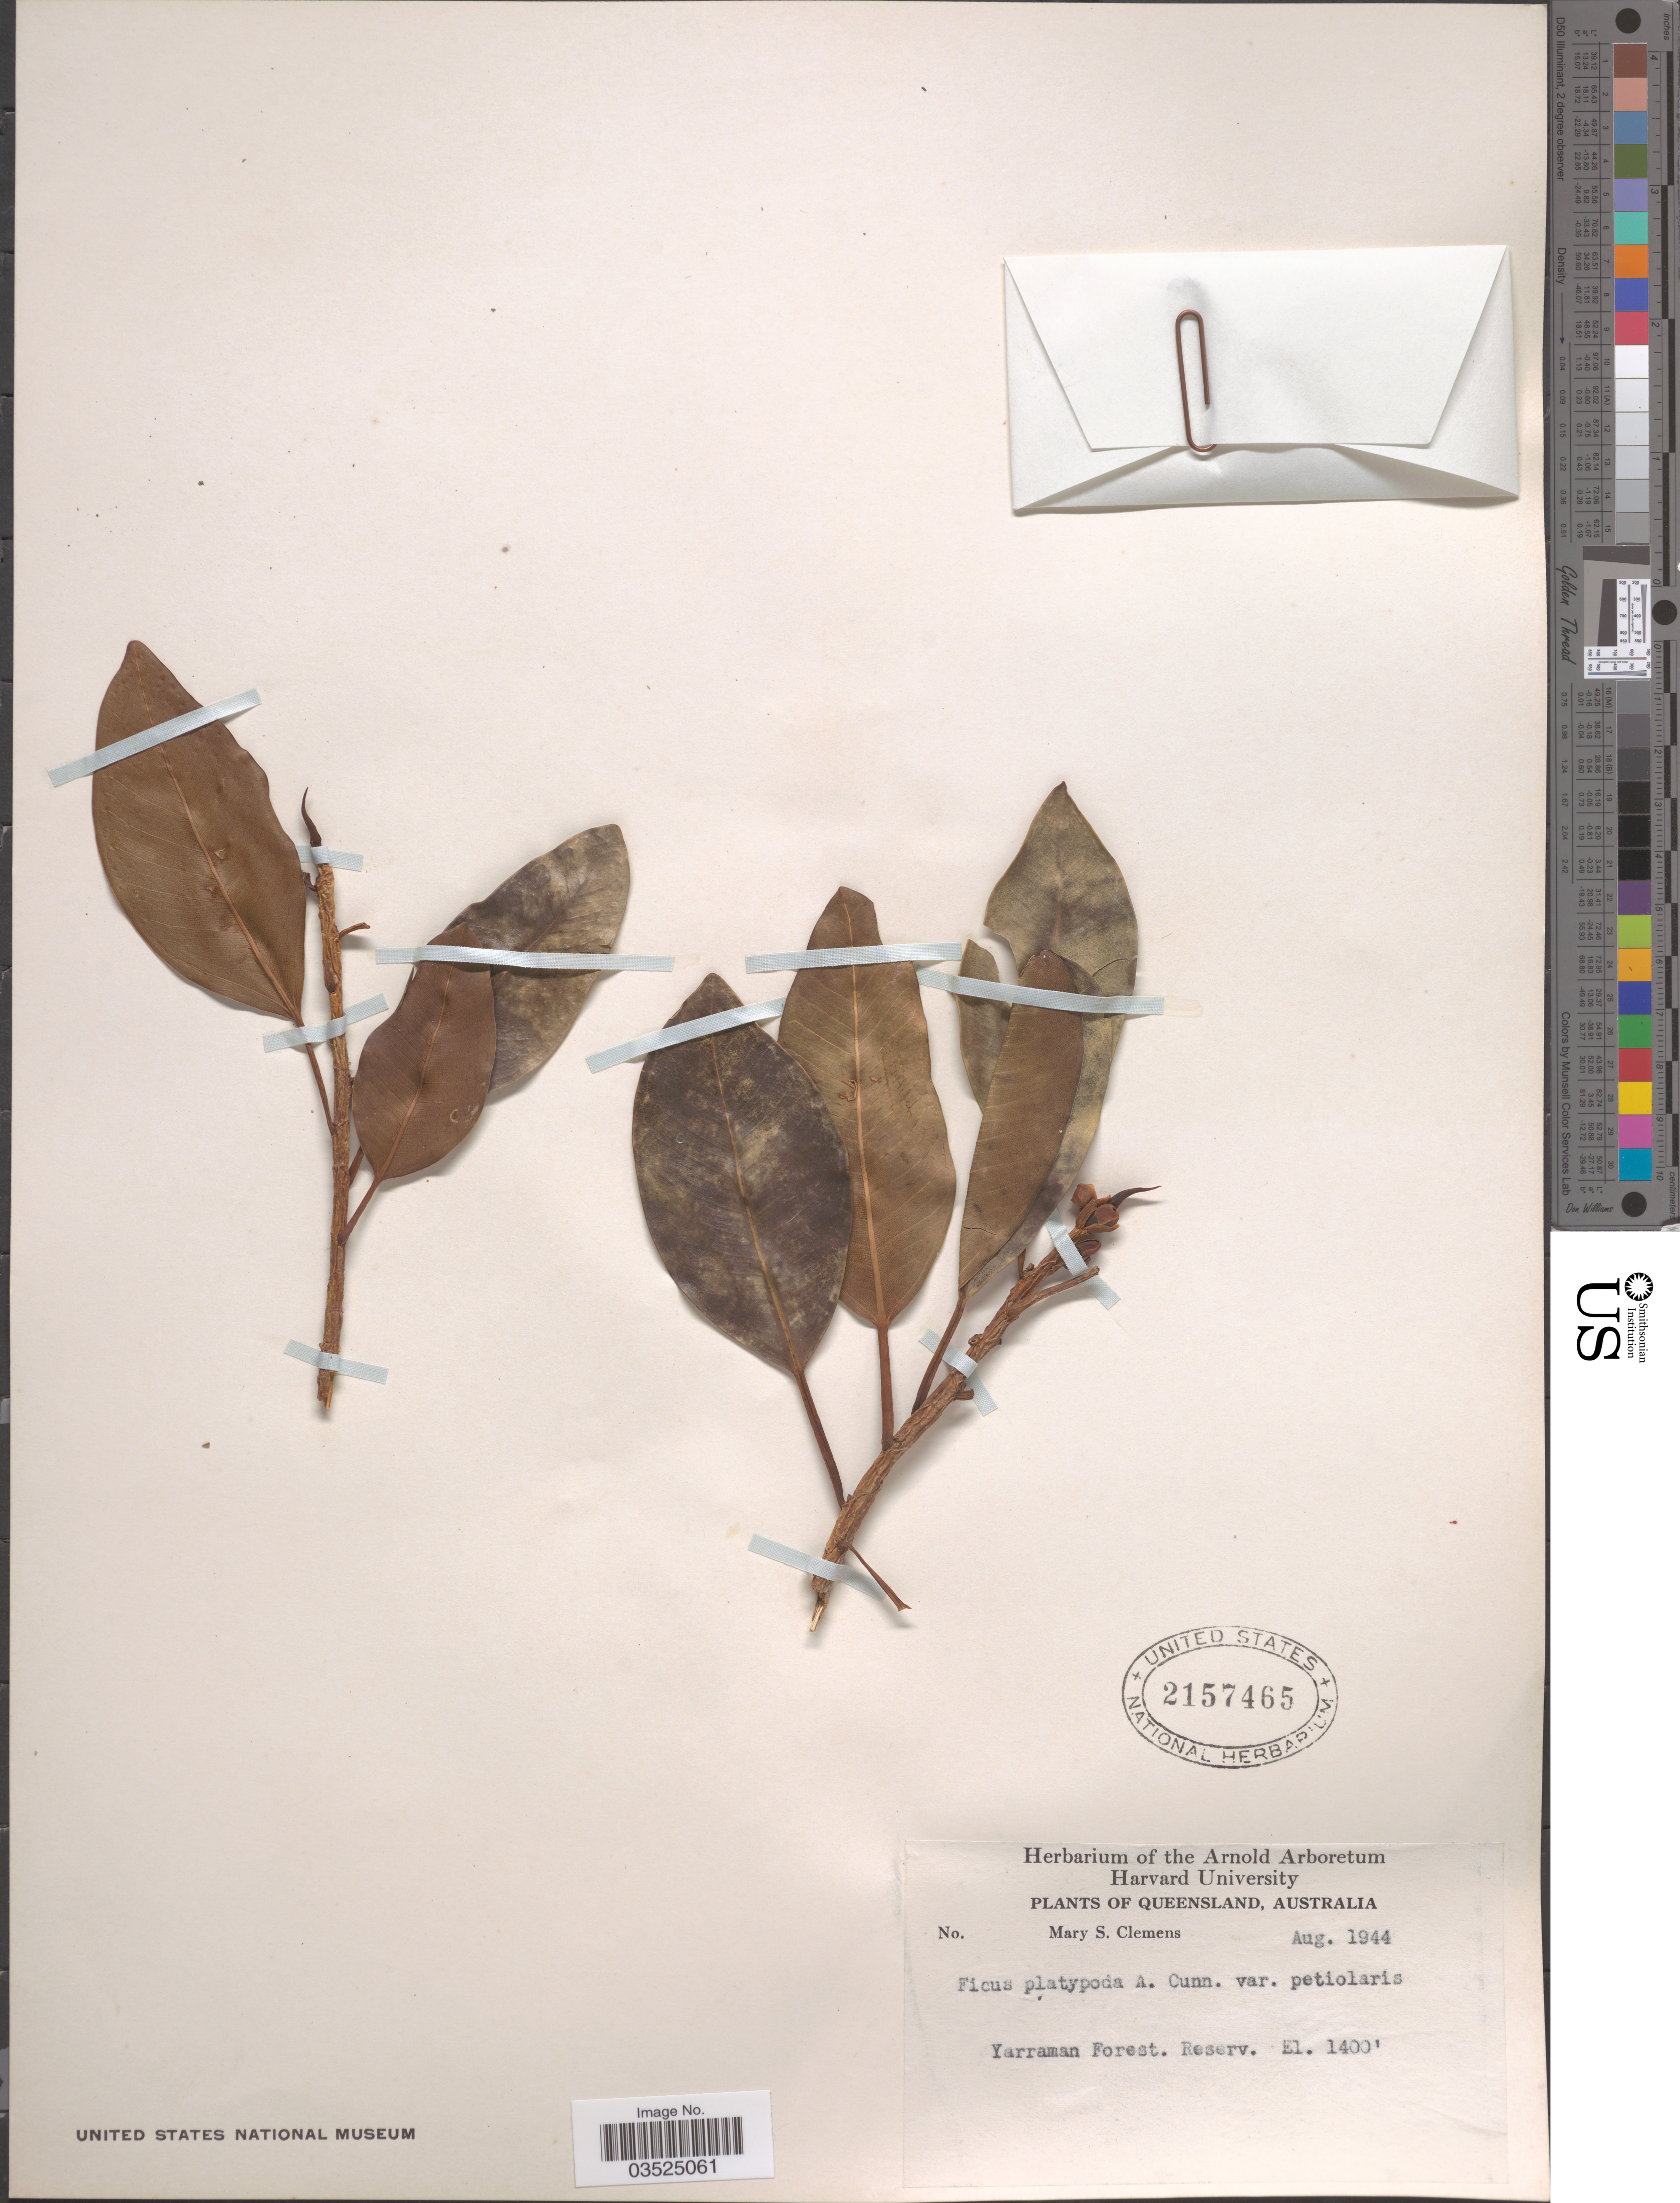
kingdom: Plantae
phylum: Tracheophyta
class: Magnoliopsida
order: Rosales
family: Moraceae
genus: Ficus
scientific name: Ficus brachypoda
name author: (Miq.) Miq.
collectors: M. S. Clemens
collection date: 1944-08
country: Australia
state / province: Queensland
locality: Yarraman Forest. Reserv.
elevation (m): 427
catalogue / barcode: US 2157465